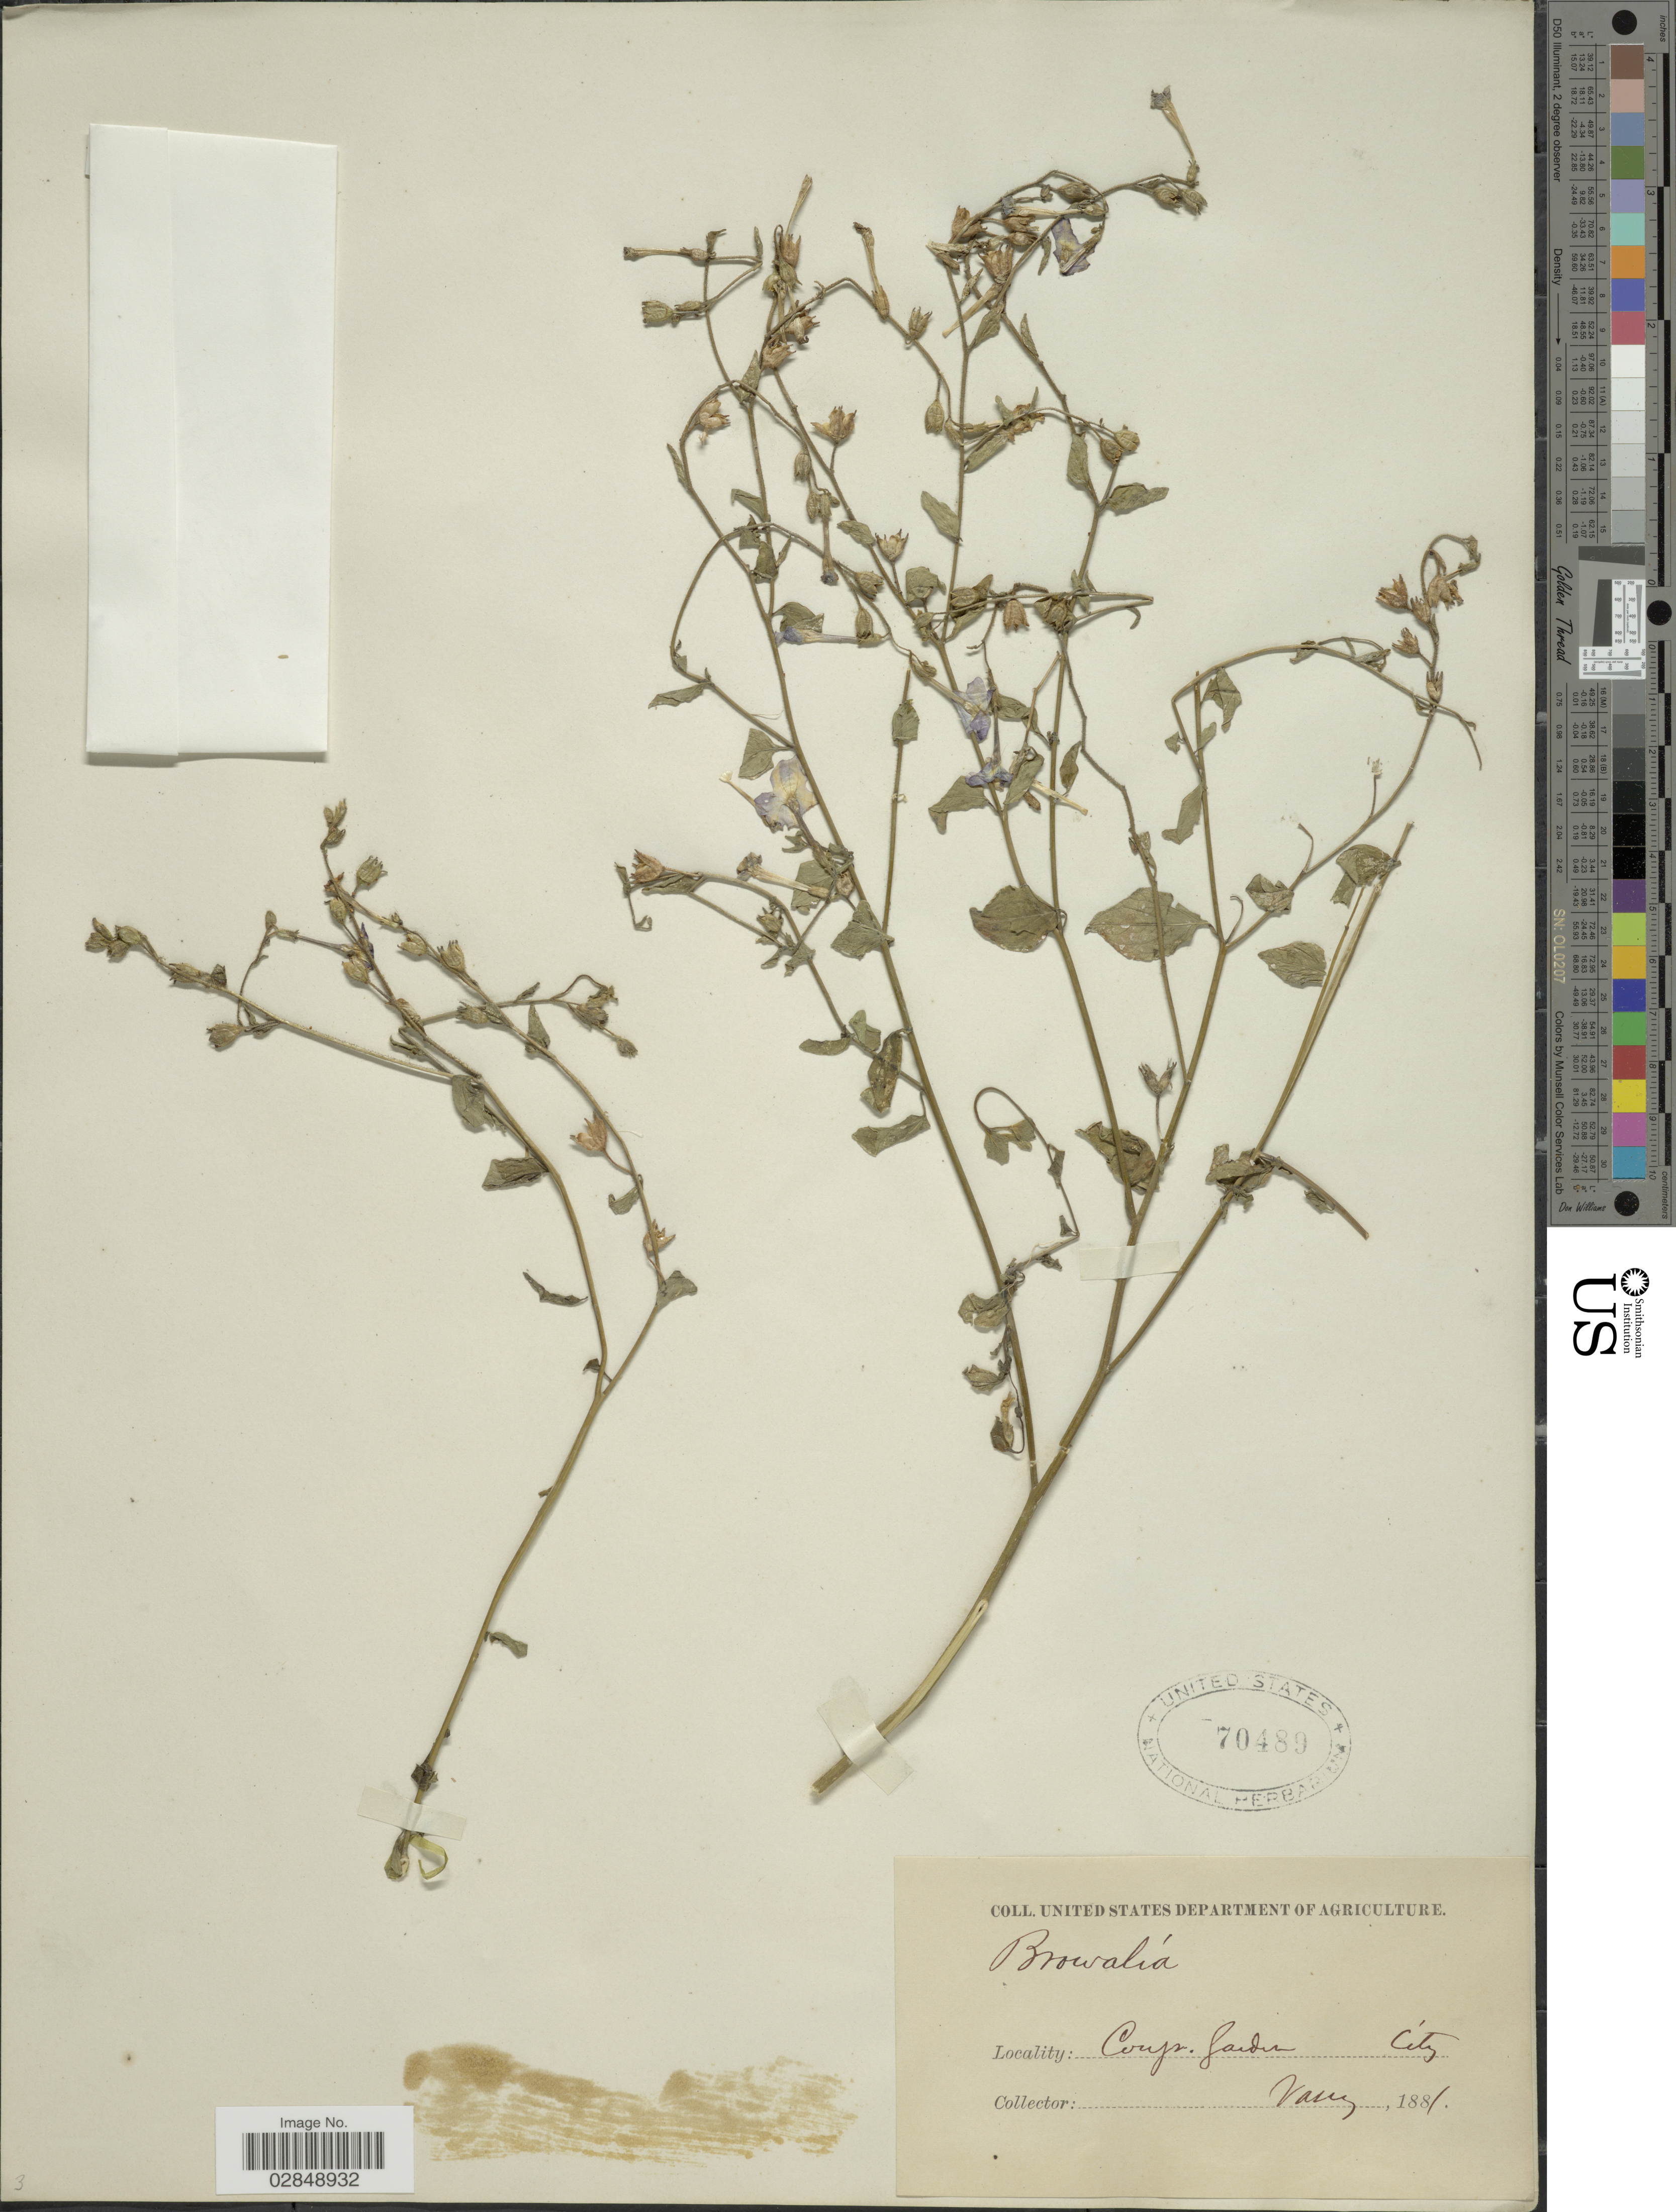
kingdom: Plantae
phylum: Tracheophyta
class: Magnoliopsida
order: Solanales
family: Solanaceae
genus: Browallia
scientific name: Browallia americana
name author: L.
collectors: Vasey, --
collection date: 1881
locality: Coup. [interpreted] Garden City.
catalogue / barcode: US 70489